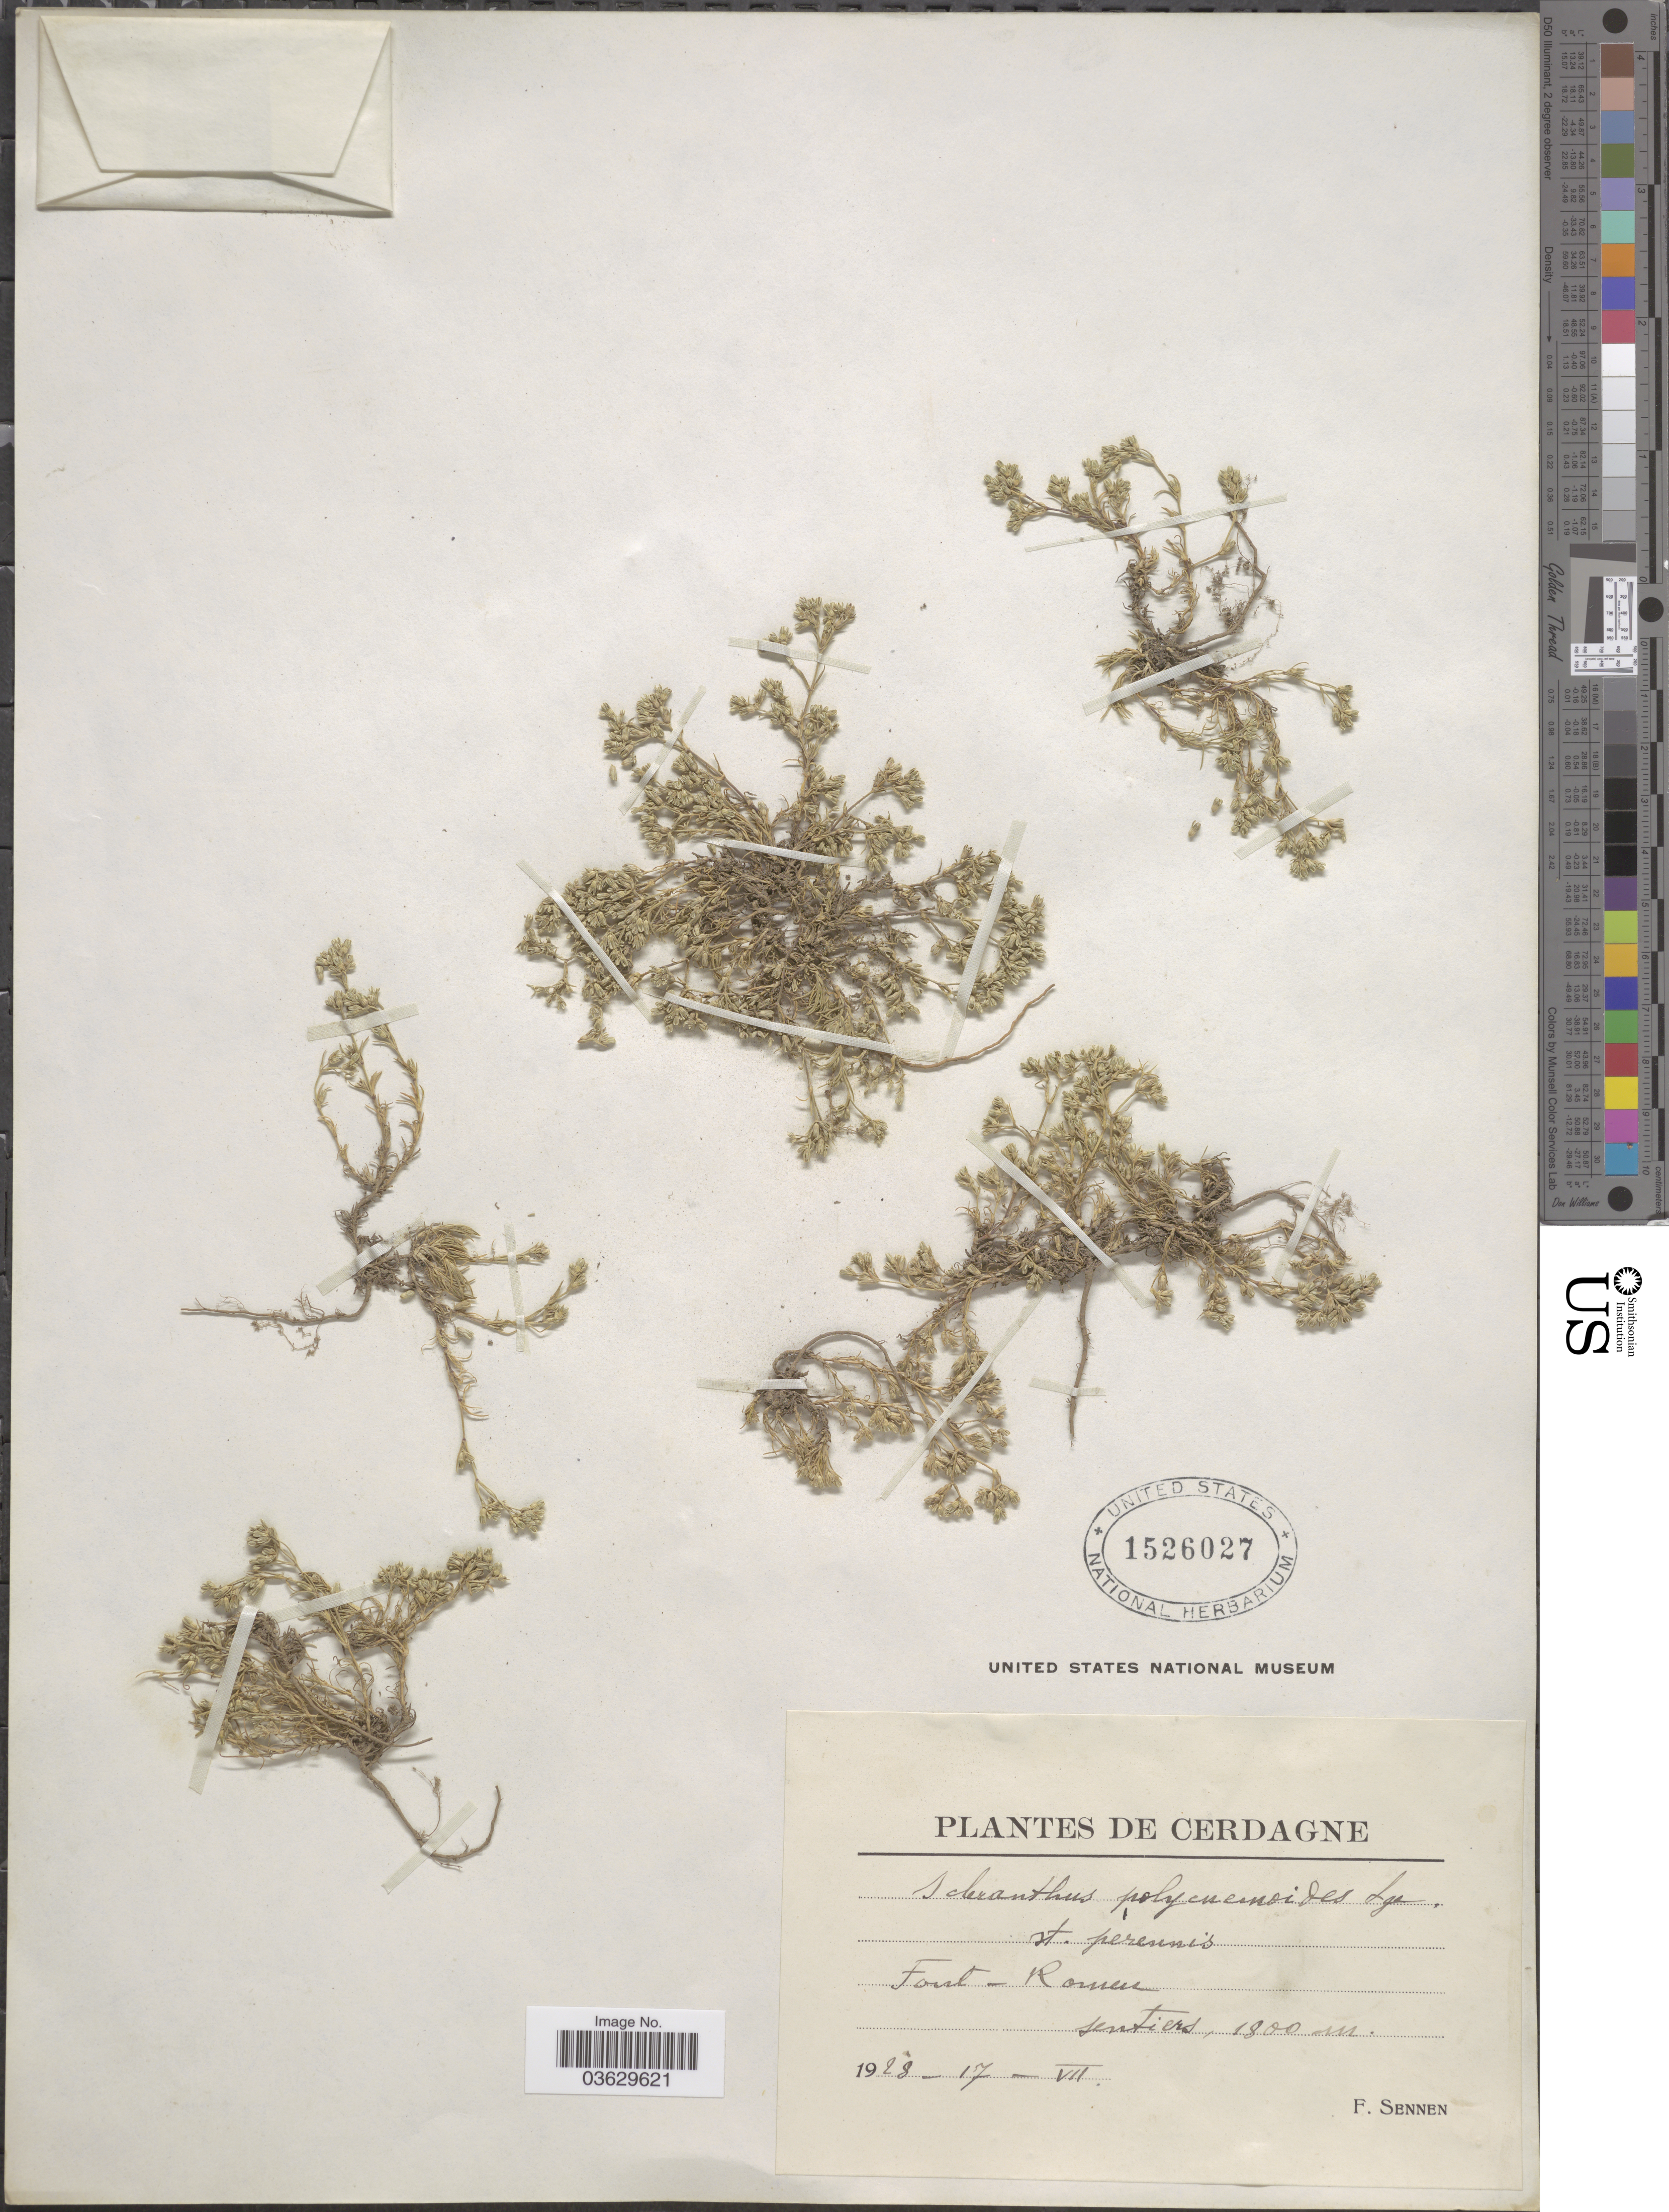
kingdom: Plantae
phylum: Tracheophyta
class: Magnoliopsida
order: Caryophyllales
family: Caryophyllaceae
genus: Scleranthus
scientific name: Scleranthus polycnemoides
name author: Willk. & Costa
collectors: E. Sennen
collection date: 1928-07-17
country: Spain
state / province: Islas Baleares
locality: Cerdagne. Romeu. Sentiers.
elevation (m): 1800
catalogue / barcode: US 1526027